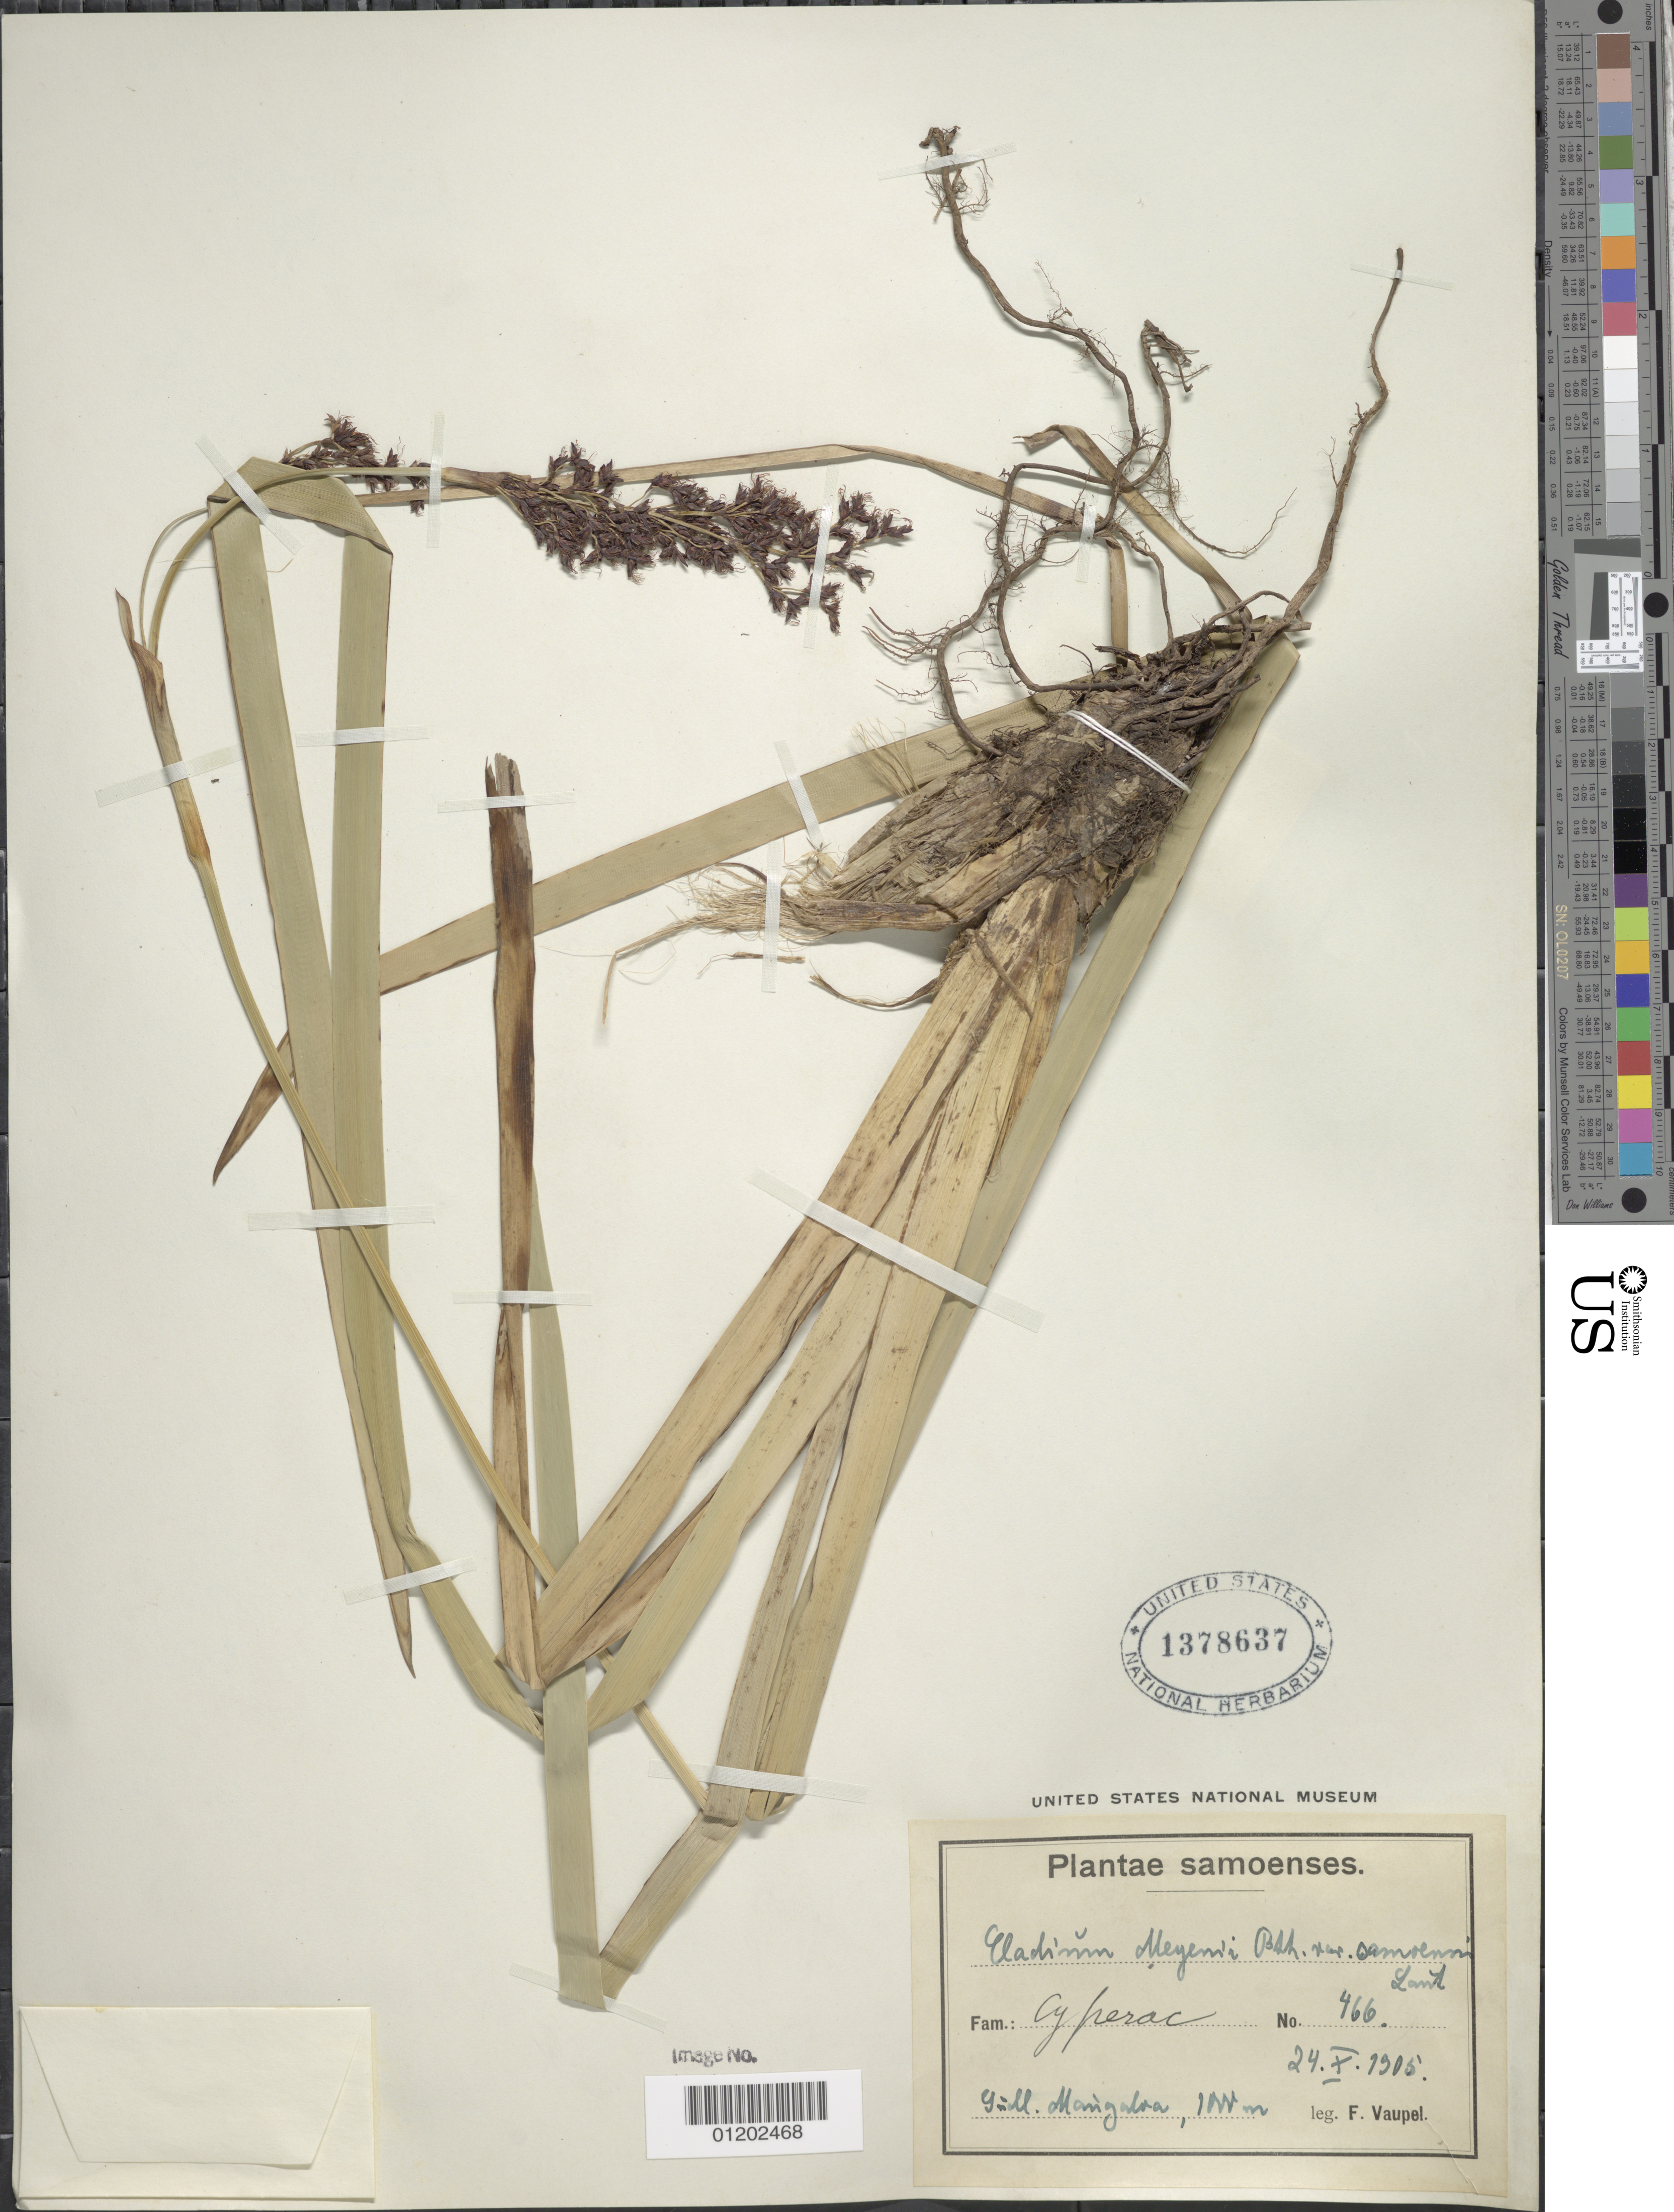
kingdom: Plantae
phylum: Tracheophyta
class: Liliopsida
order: Poales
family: Cyperaceae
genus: Machaerina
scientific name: Machaerina falcata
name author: (Nees) T. Koyama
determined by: Strong, Mark T., (BOT), Smithsonian Institution - National Museum of Natural History (UNITED STATES)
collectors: F. Vaupel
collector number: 466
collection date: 1905-10-24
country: Samoa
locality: Maugaloa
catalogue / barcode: US 1378637